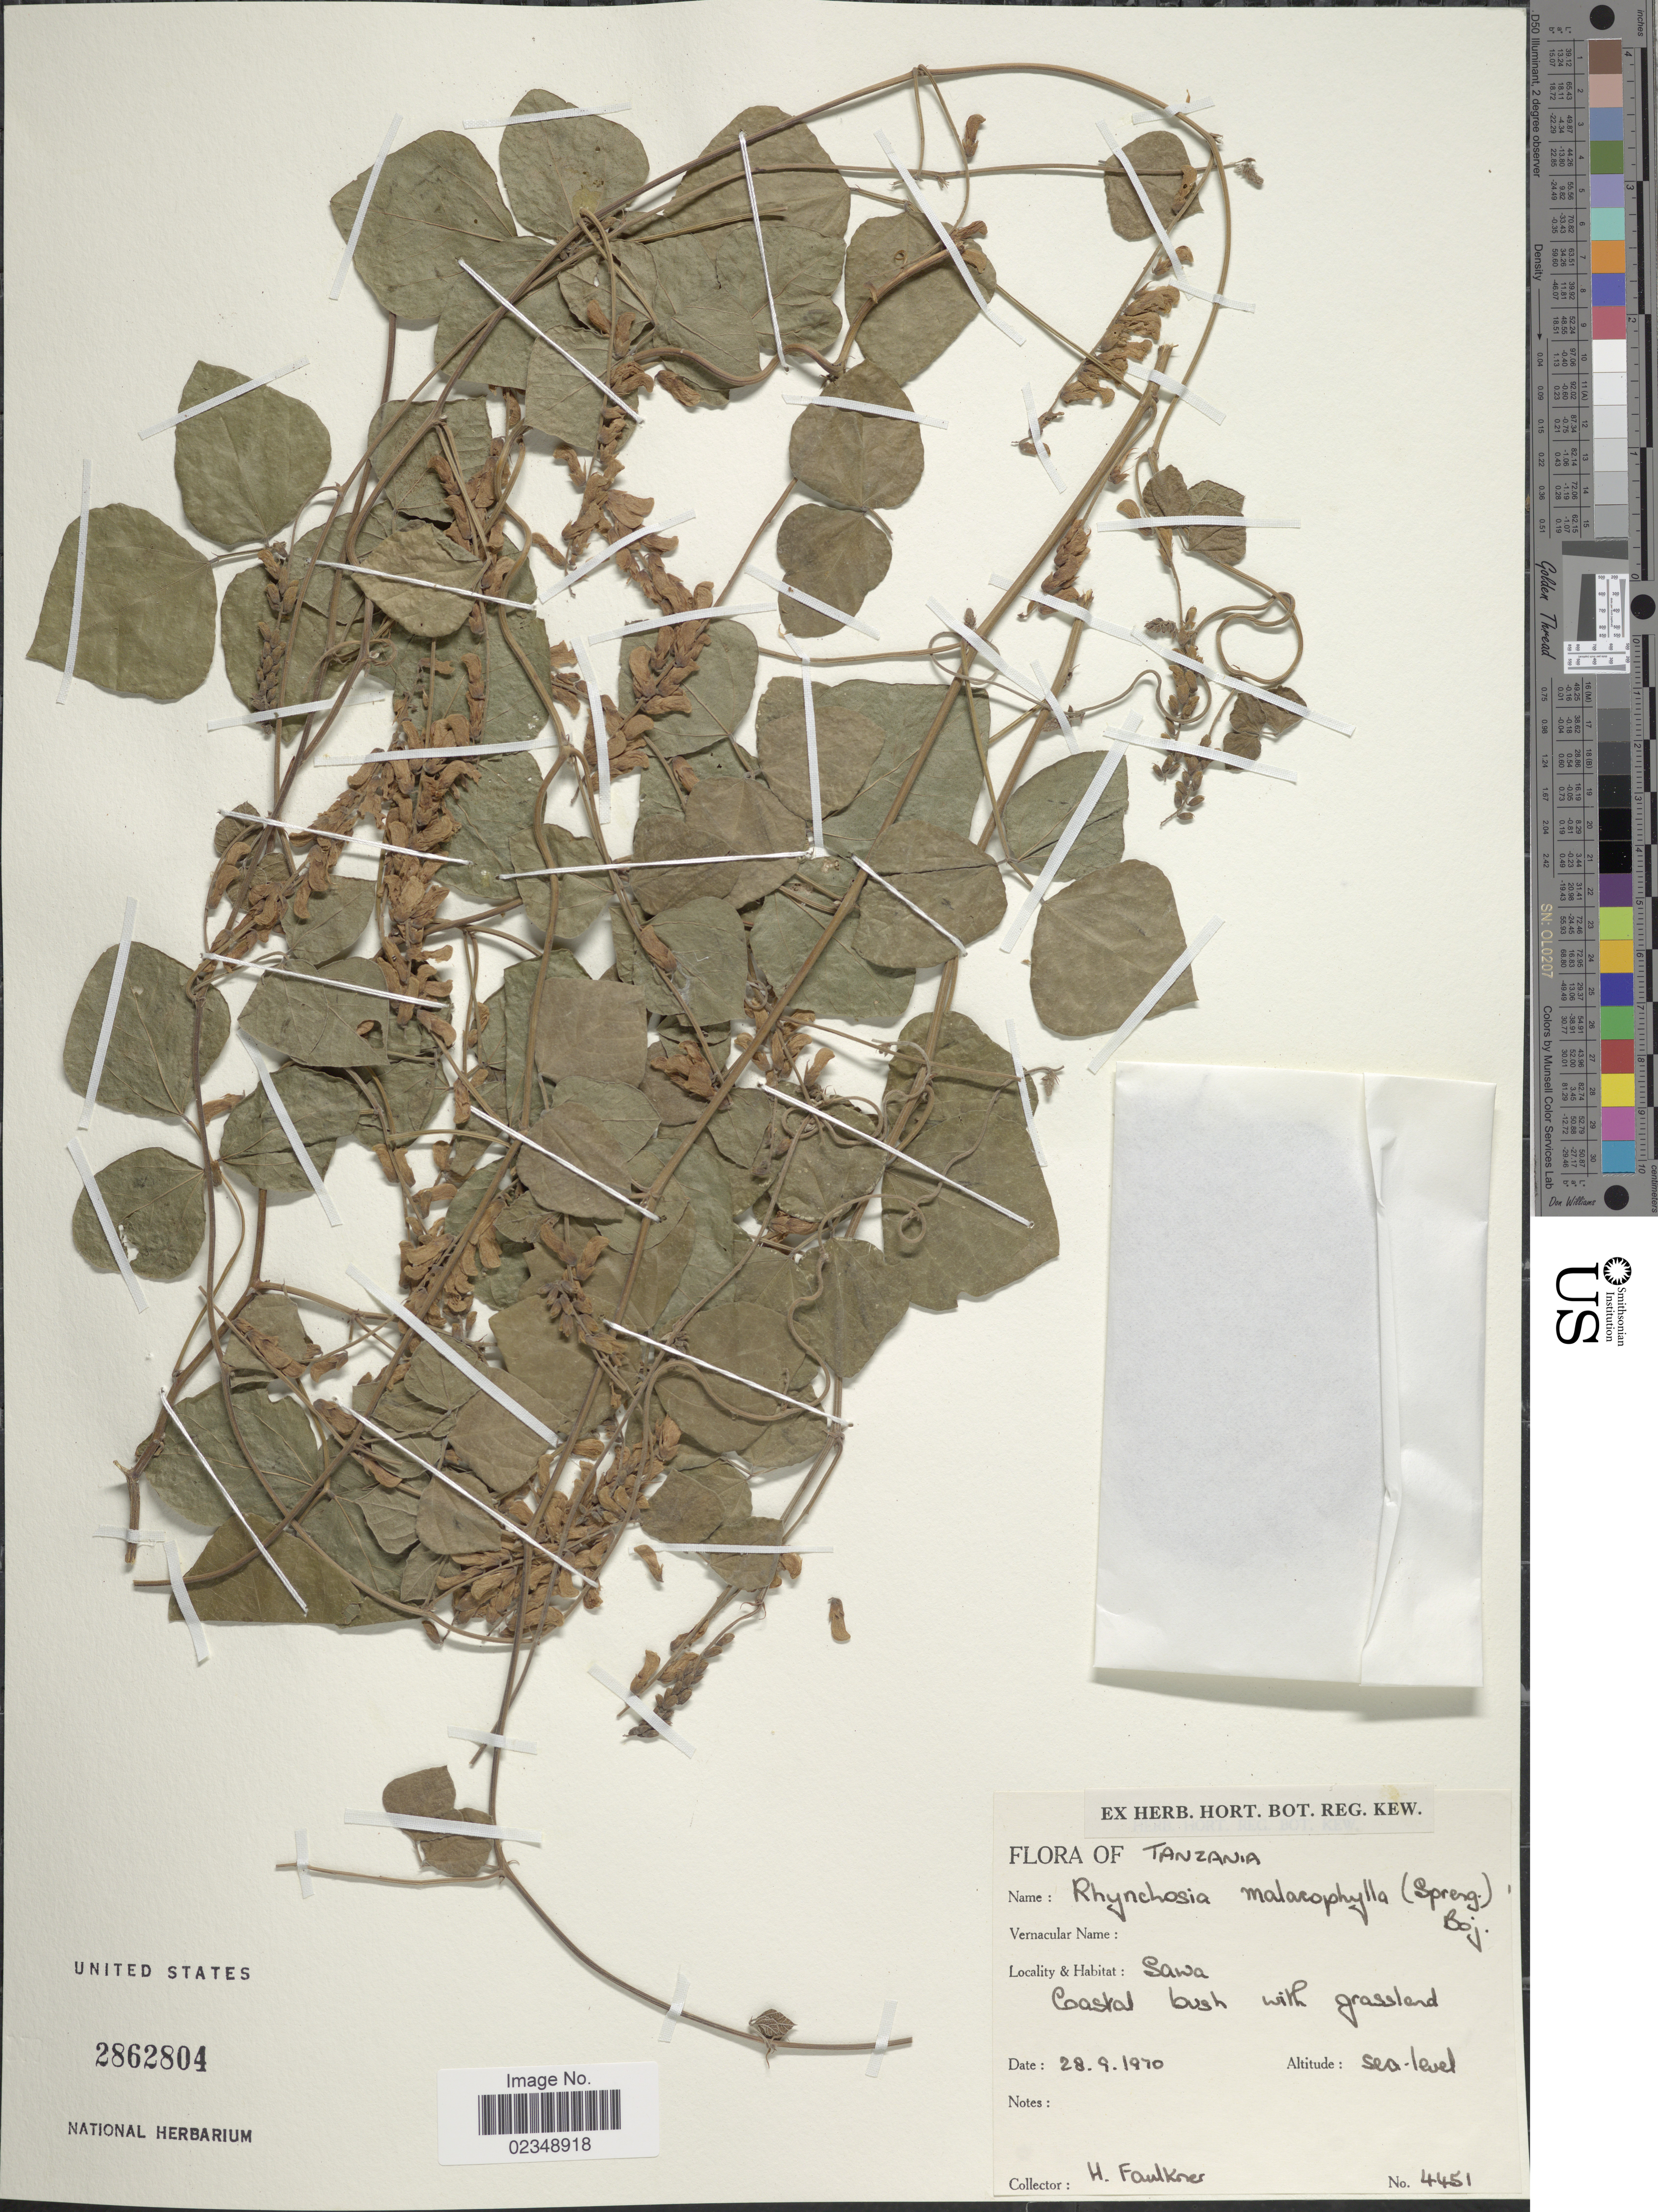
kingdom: Plantae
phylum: Tracheophyta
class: Magnoliopsida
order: Fabales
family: Fabaceae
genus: Rhynchosia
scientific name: Rhynchosia malacophylla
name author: Bojer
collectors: H. Faulkner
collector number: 4451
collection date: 1970-09-28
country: Tanzania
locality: Sawa. Coastal bush with grassland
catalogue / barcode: US 2862804